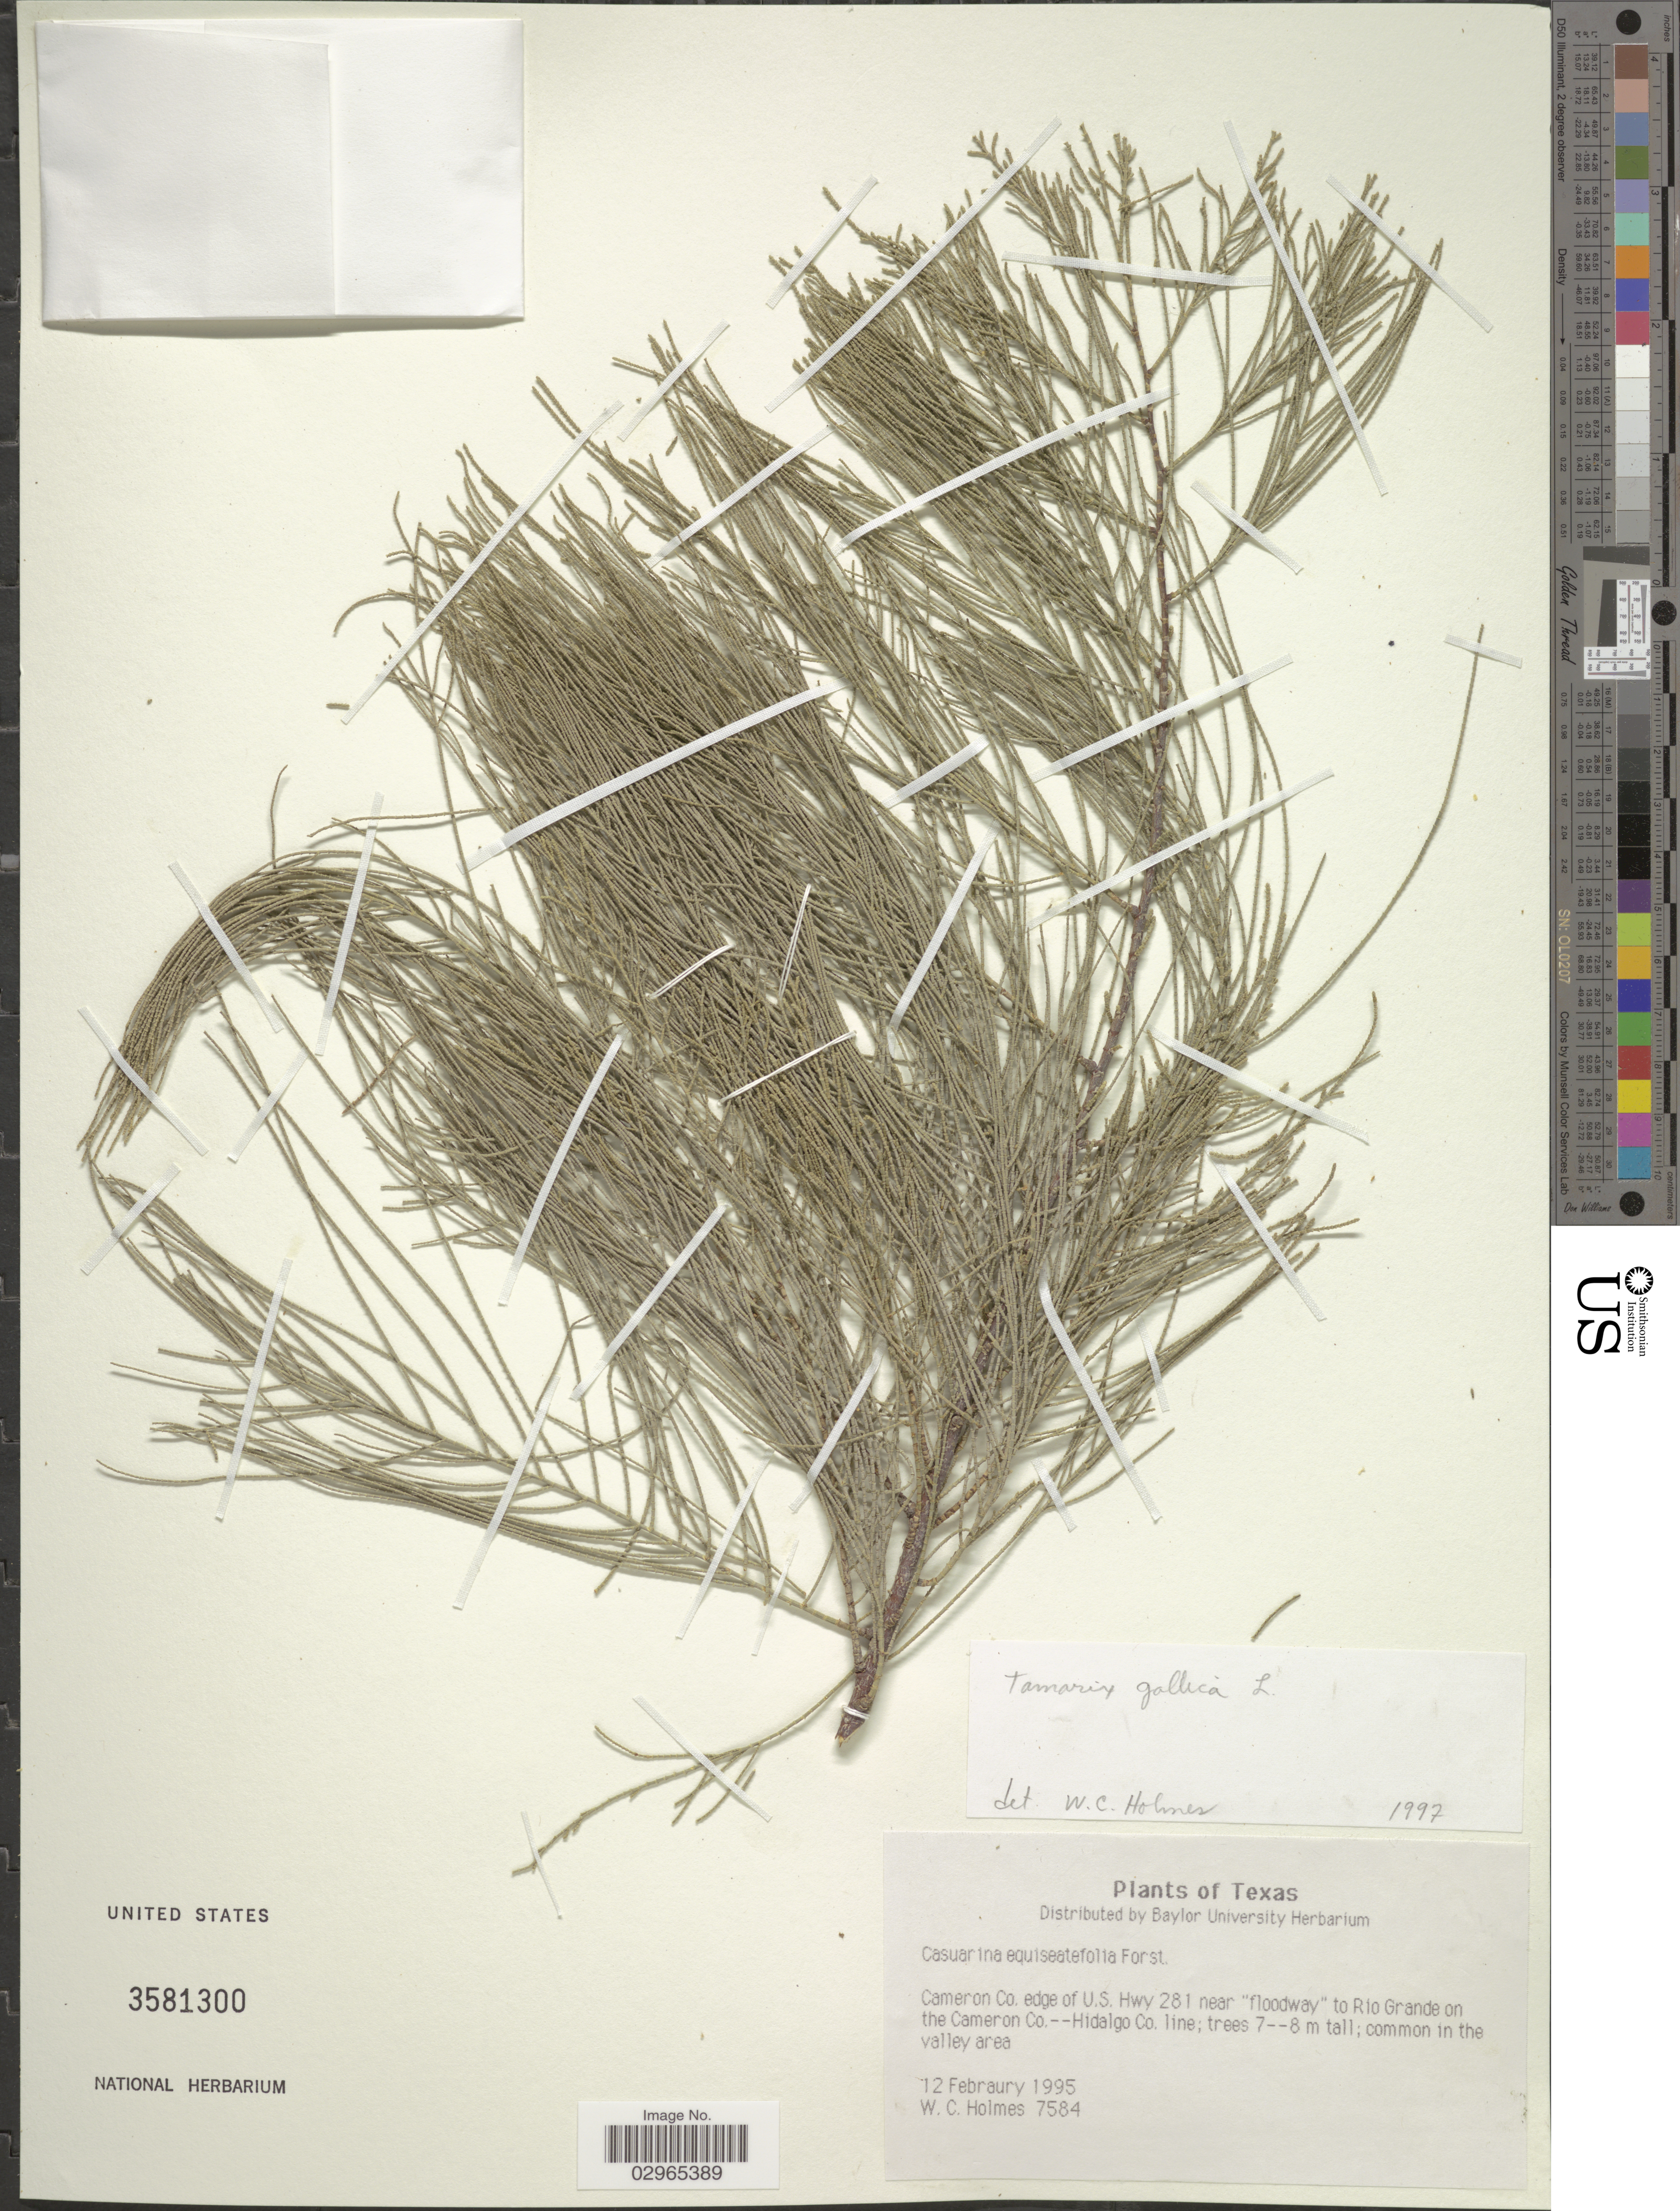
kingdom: Plantae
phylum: Tracheophyta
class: Magnoliopsida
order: Caryophyllales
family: Tamaricaceae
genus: Tamarix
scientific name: Tamarix gallica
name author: L.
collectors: W. Holmes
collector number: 7584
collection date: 1995-02-12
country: United States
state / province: Texas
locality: Cameron Co, edge of U.S. Hwy 281 near "floodway" to Rio Grande on the Cameron Co.--Hidalgo Co. line.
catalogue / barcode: US 3581300